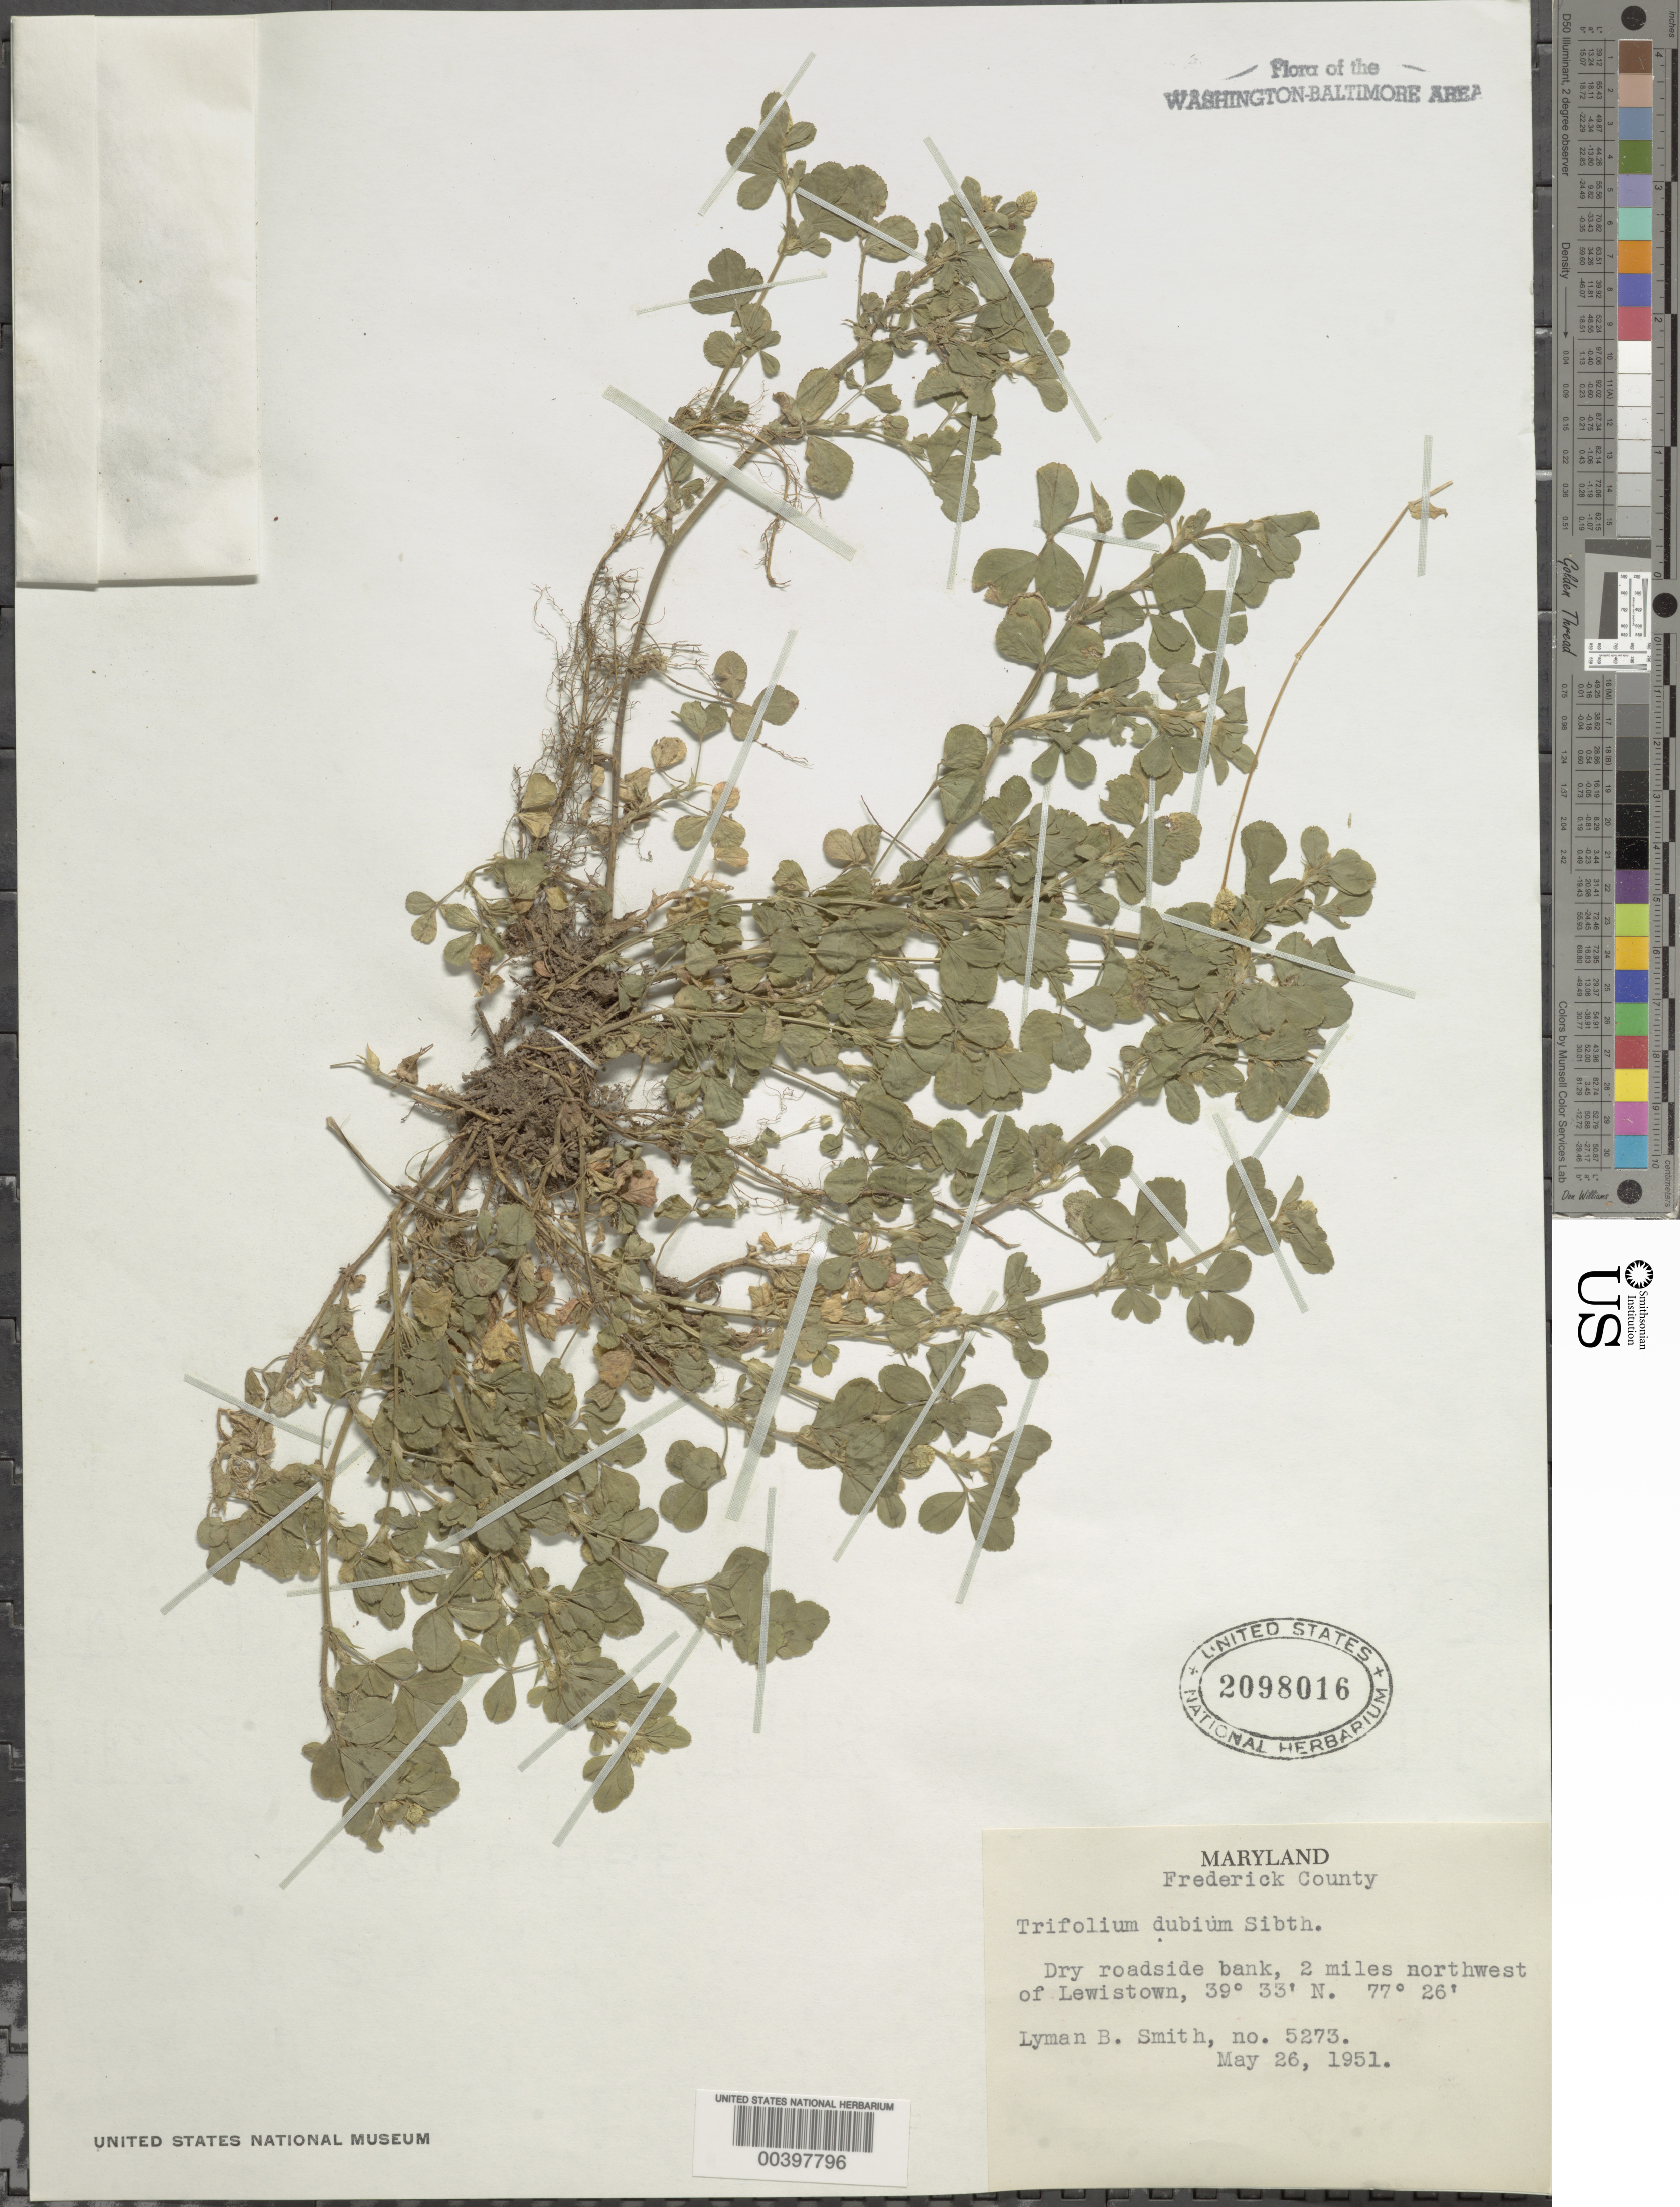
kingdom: Plantae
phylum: Tracheophyta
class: Magnoliopsida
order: Fabales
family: Fabaceae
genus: Trifolium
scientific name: Trifolium dubium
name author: Sibth.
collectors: L. Smith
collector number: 5273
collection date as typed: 26 May 1951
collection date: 1951-05-26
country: United States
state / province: Maryland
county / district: Frederick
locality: Northwest of Lewistown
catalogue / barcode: US 2098016